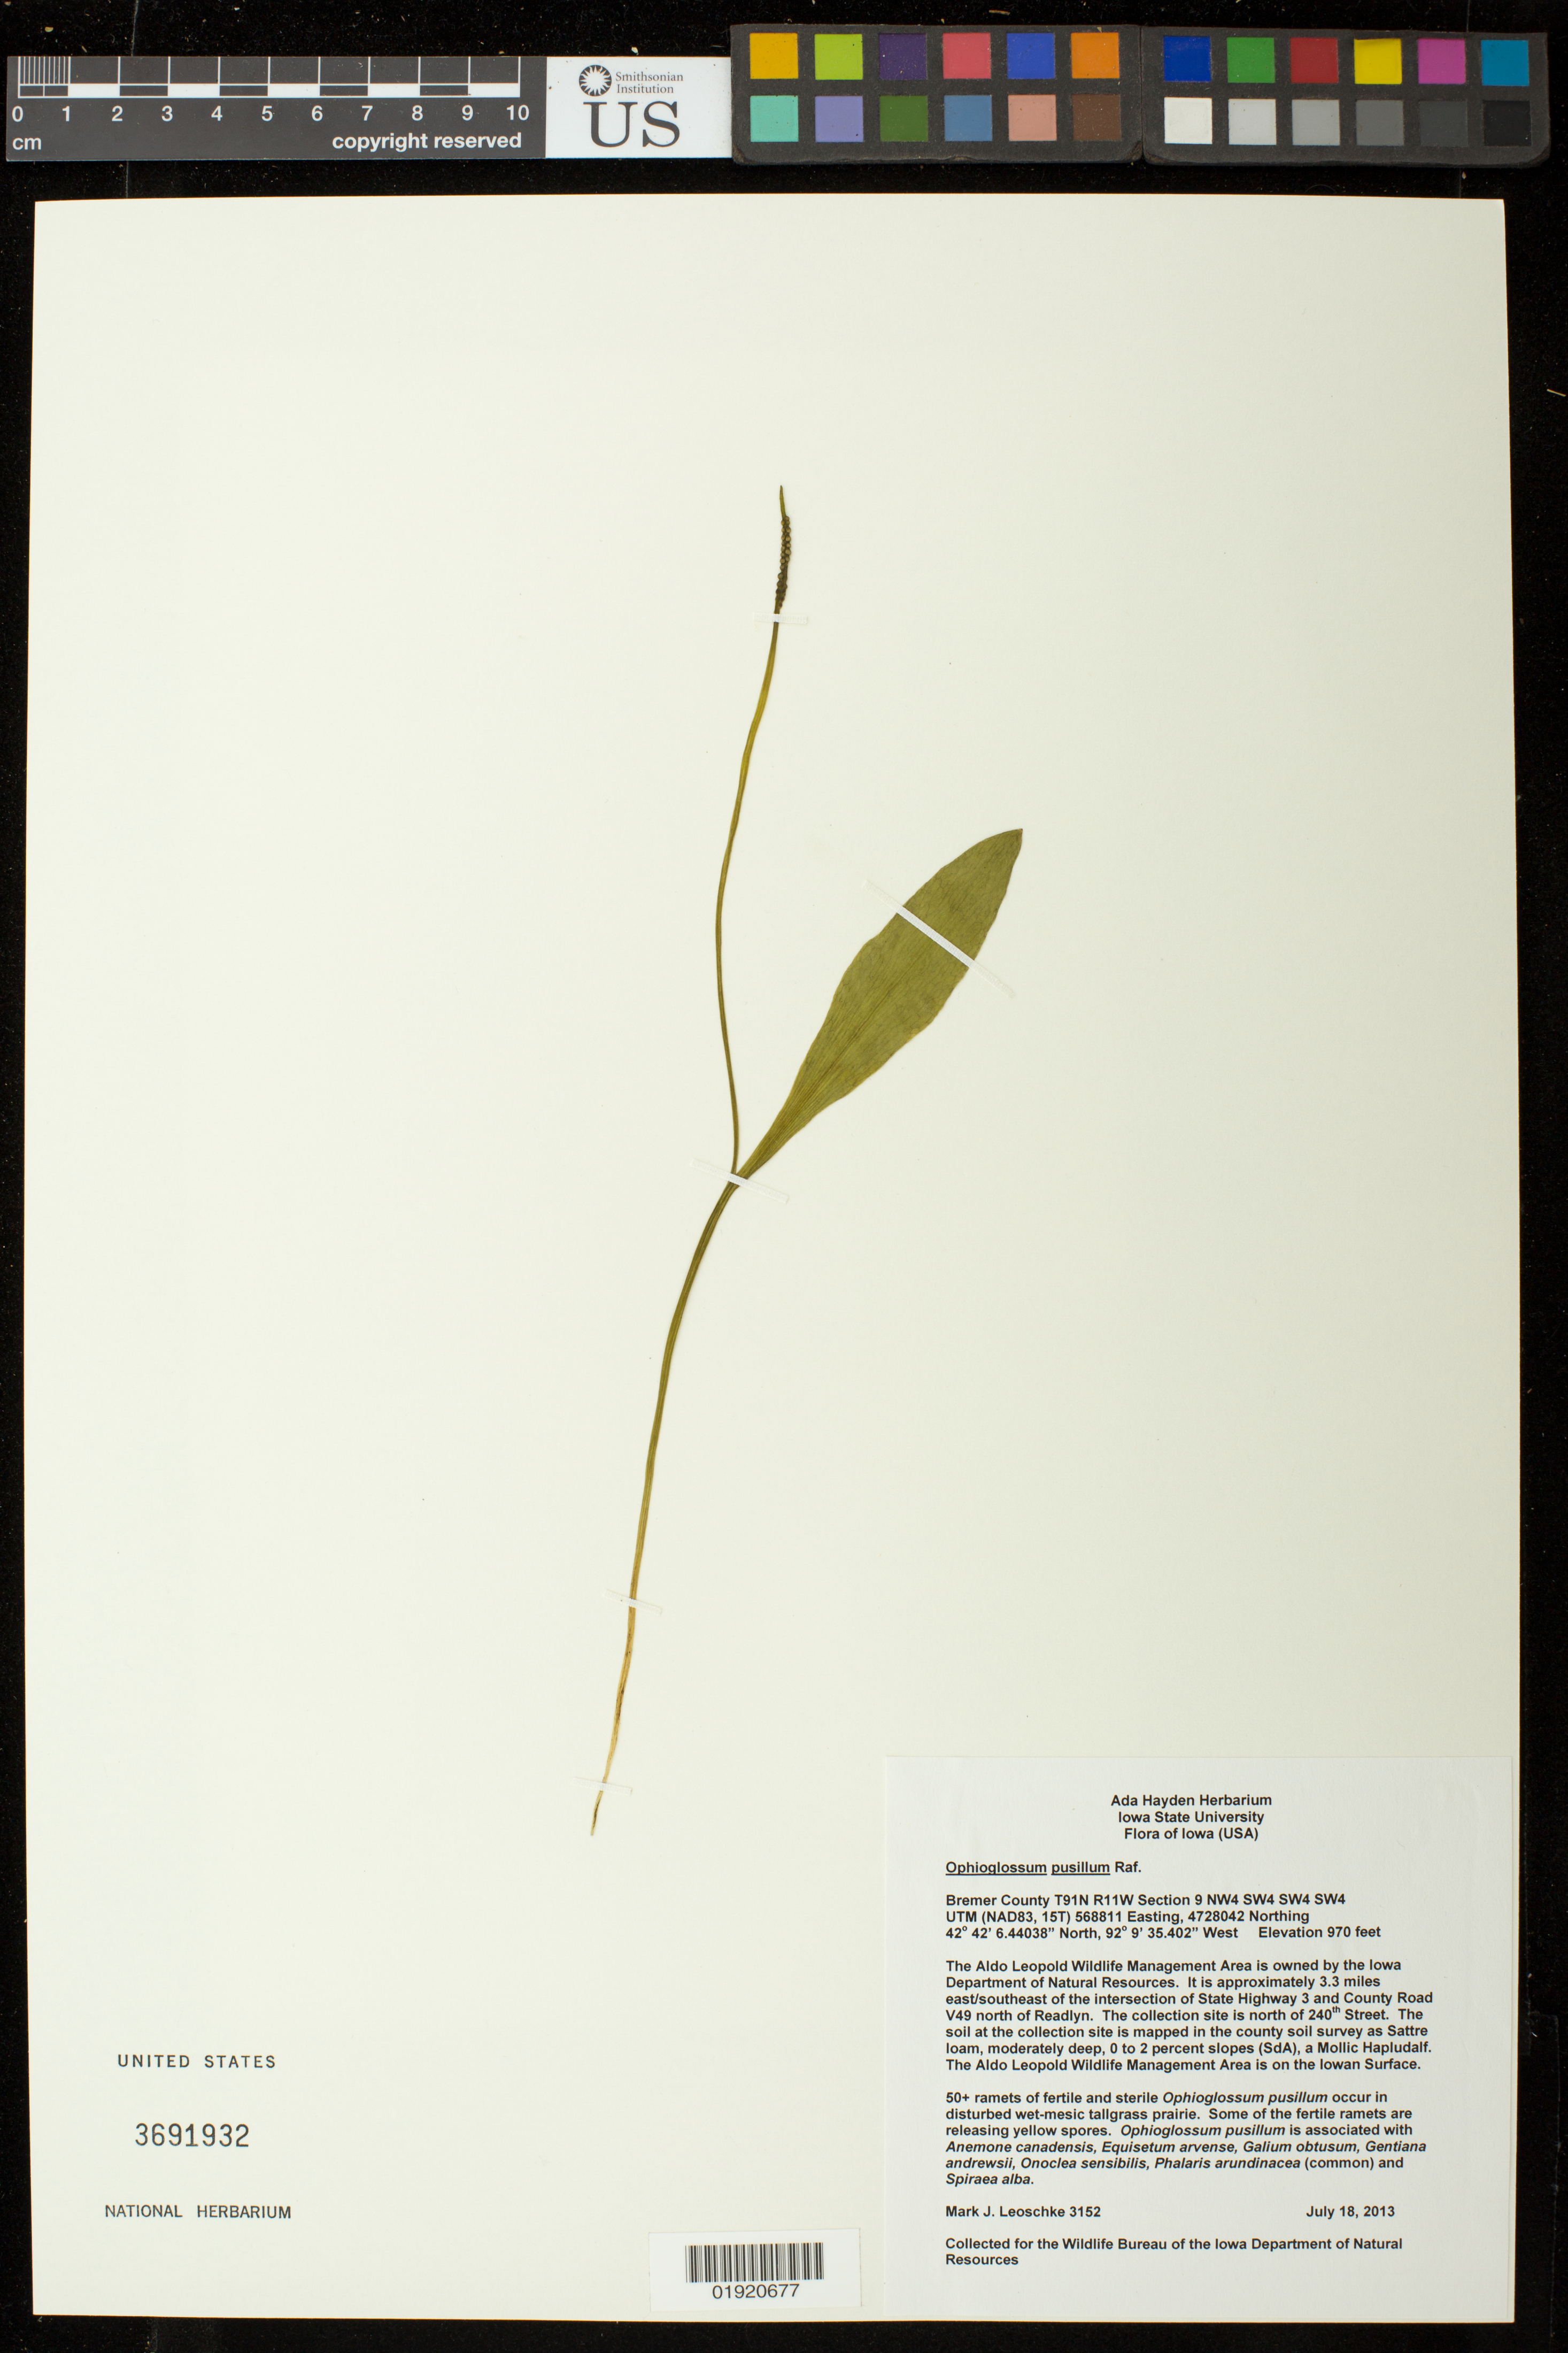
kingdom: Plantae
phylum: Tracheophyta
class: Polypodiopsida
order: Ophioglossales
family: Ophioglossaceae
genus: Ophioglossum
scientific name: Ophioglossum pusillum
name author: Raf.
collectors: M. J. Leoschke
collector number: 3152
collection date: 2013-07-18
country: United States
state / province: Iowa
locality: Flora of Iowa (USA). Bremer County, The Aldo Leopold Wildlife Management Area is owned by the Iowa Department of Natural Resources. It is approximately 3.3 miles east/southeast of the intersection of State Highway 3 and the County Road V49 north of Readlyn. The collection site is north of 240th street.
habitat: The soil at the collection site is mapped in the county soil survey as Sattre loam, moderately deep, 0 to 2 percent slopes (SdA), a Mollic Hapludalf. The Aldo Leopold WIldlife Management Area is on the Iowan Surface.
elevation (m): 970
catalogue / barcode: US 3691932